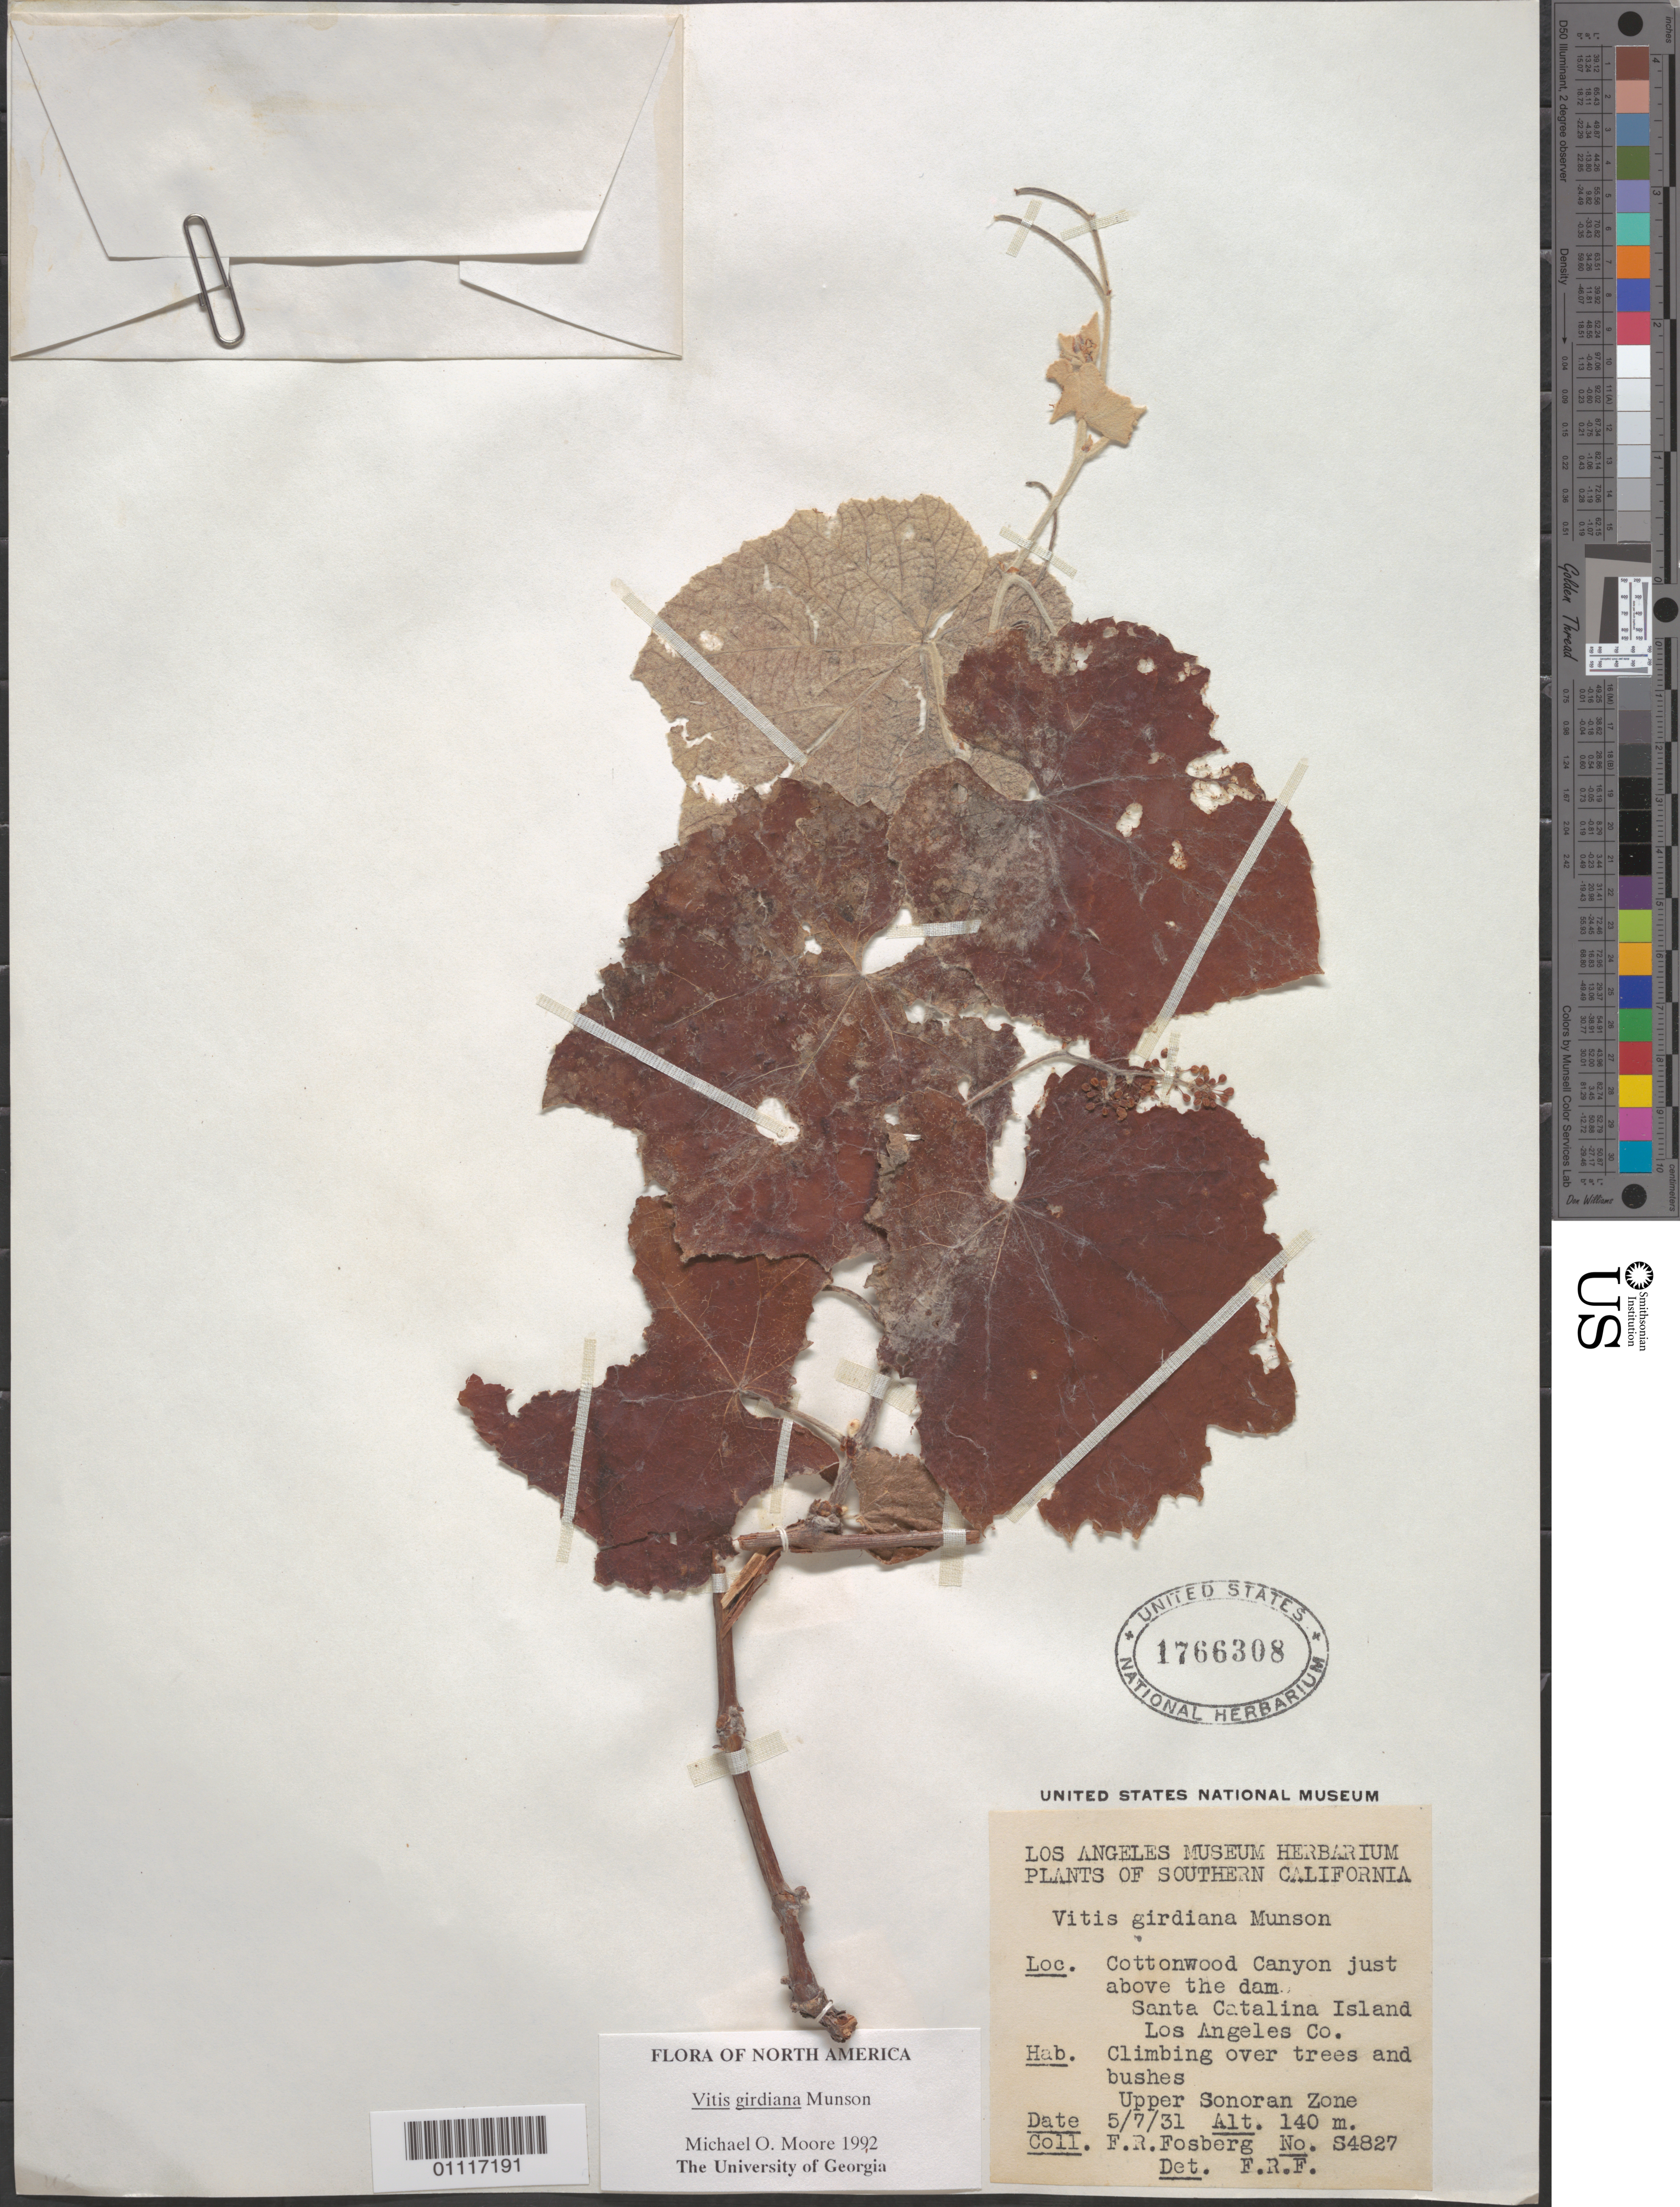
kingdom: Plantae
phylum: Tracheophyta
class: Magnoliopsida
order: Vitales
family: Vitaceae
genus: Vitis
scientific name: Vitis girdiana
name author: Munson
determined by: Fosberg, F. R.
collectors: F. R. Fosberg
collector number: S4827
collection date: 1931-05-07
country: United States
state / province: California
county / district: Los Angeles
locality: Cottonwood Canyon just above the dame Santa Catalina Island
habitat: climbing over trees and bushes, Upper Sonoran Zone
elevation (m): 140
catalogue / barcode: US 1766308